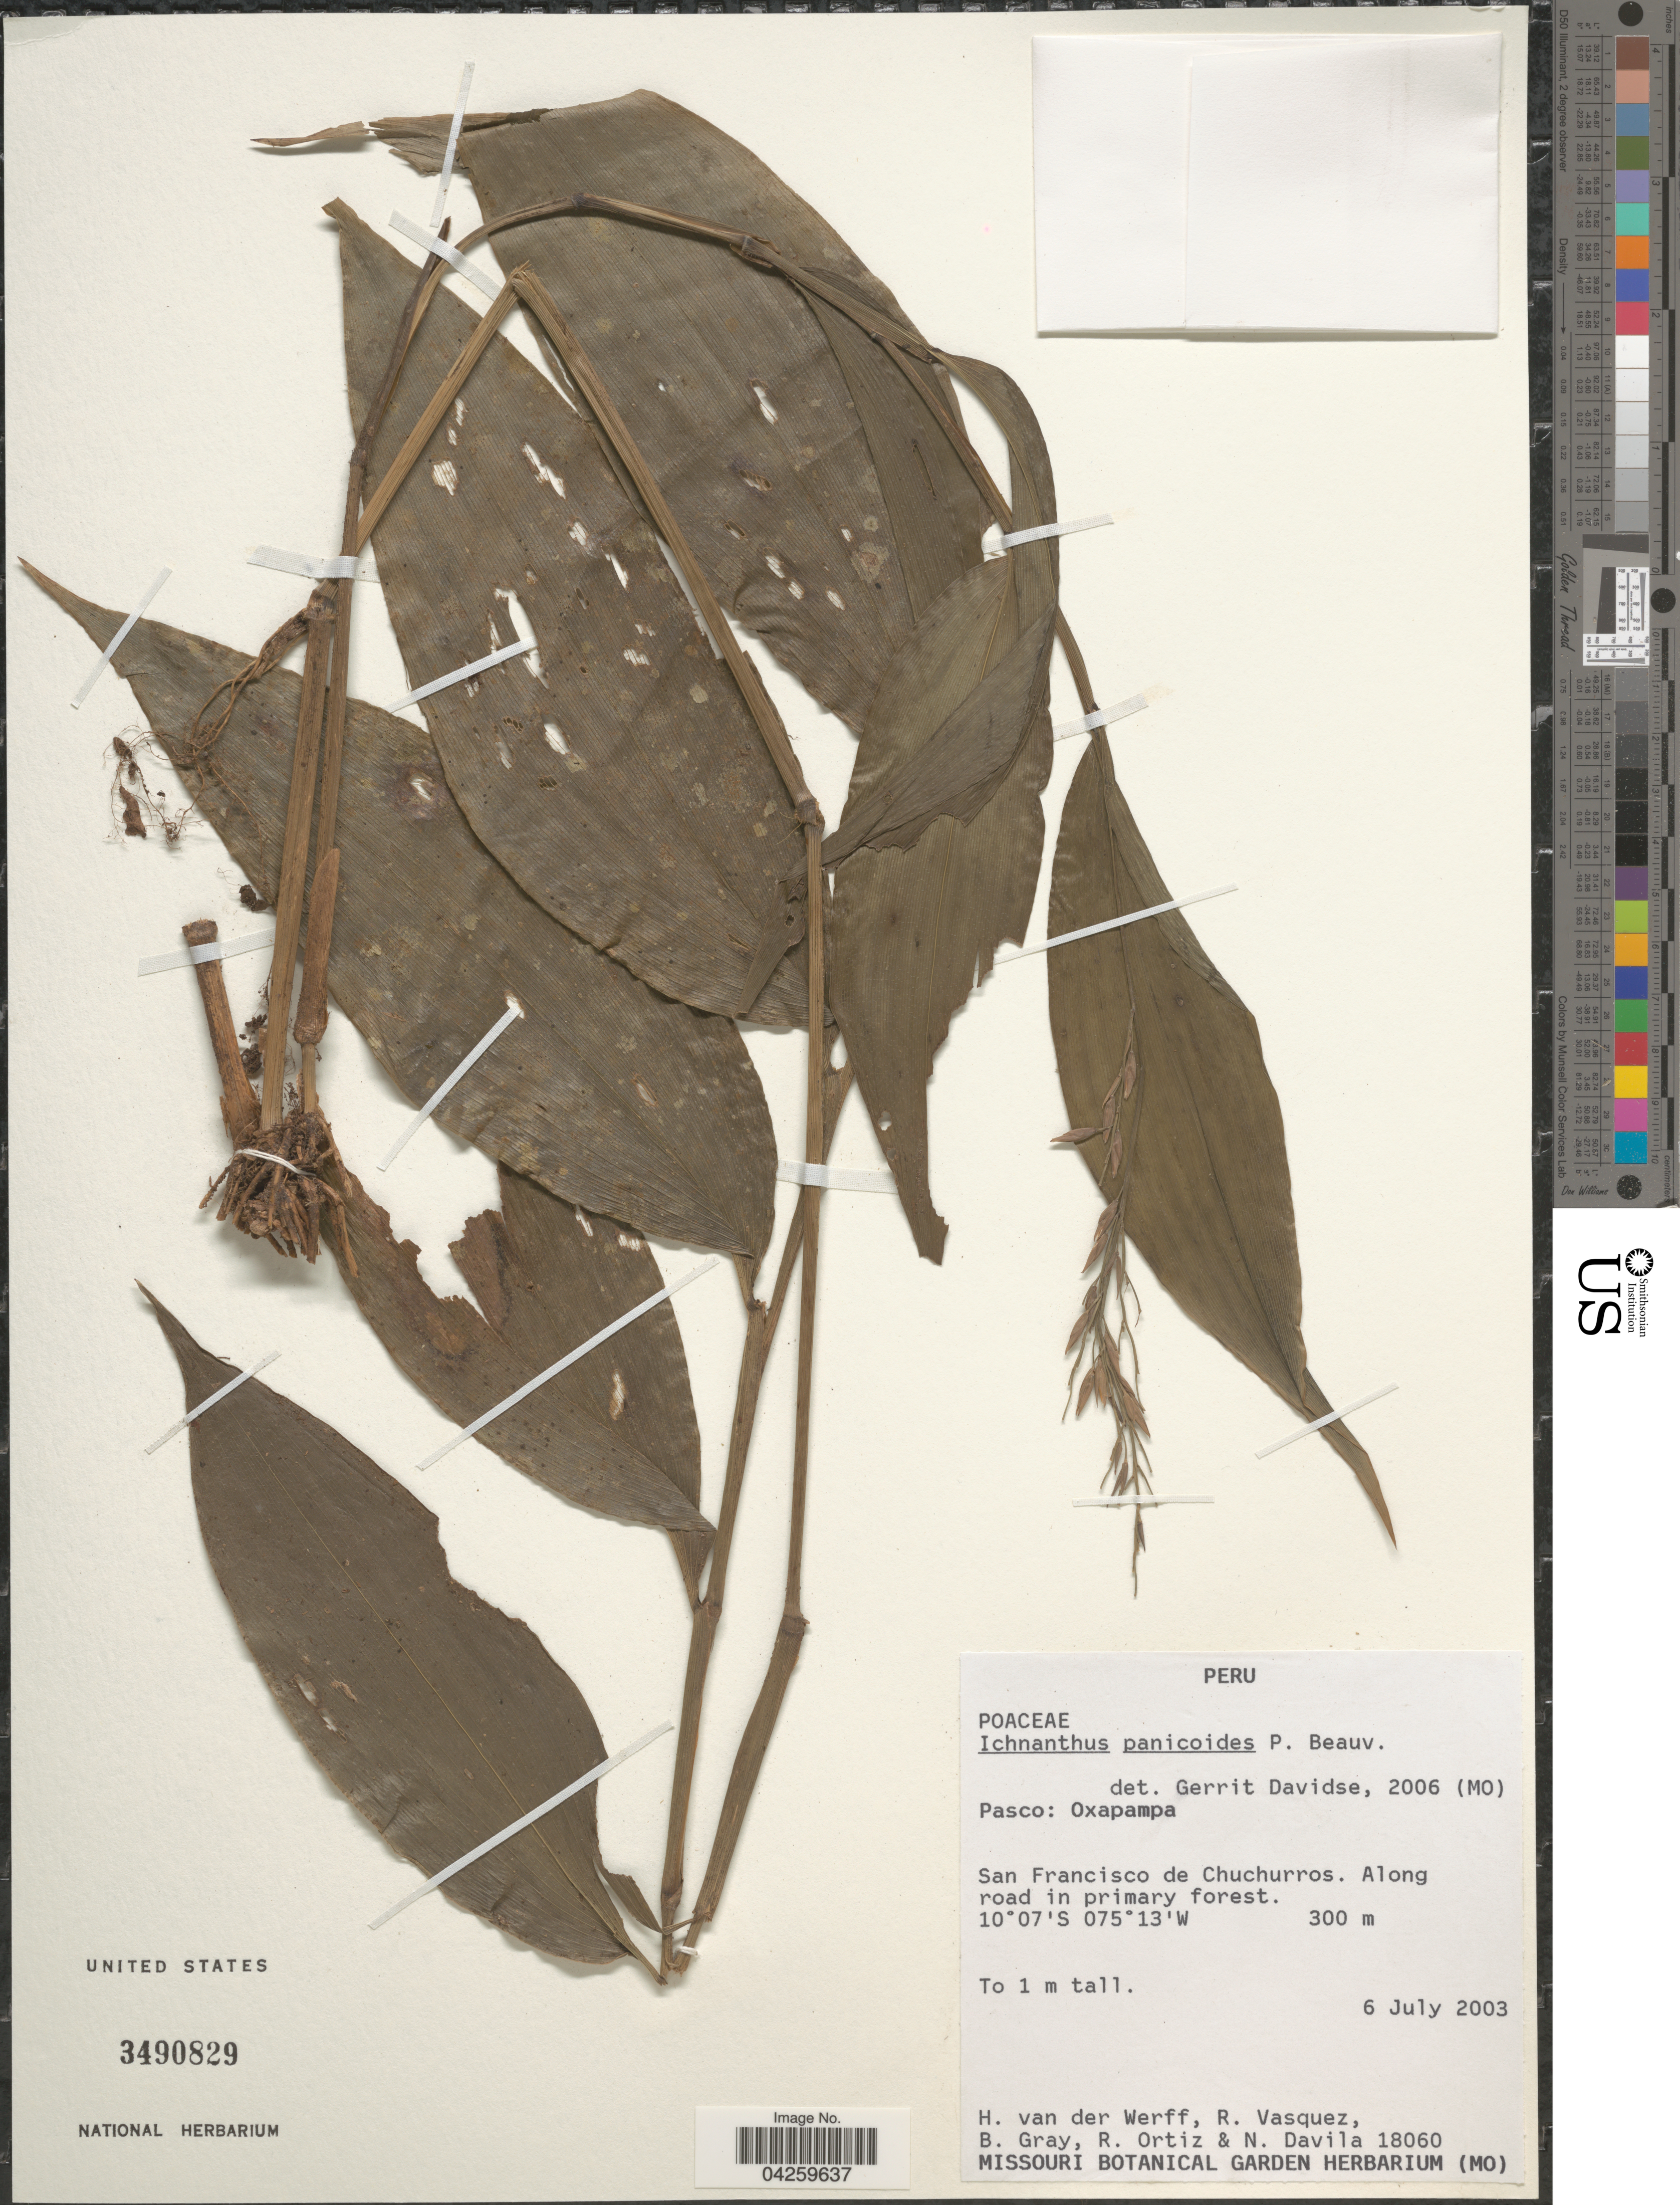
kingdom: Plantae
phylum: Tracheophyta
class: Liliopsida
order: Poales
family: Poaceae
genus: Ichnanthus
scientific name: Ichnanthus panicoides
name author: P. Beauv.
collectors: H. van der Werff, R. Vasquez, B. Gray, R. Ortiz & N. Dávila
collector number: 18060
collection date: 2003-07-06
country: Peru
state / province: Pasco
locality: Oxapampa. San Francisco de Chuchurros. Along road in primary forest.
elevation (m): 300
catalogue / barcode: US 3490829